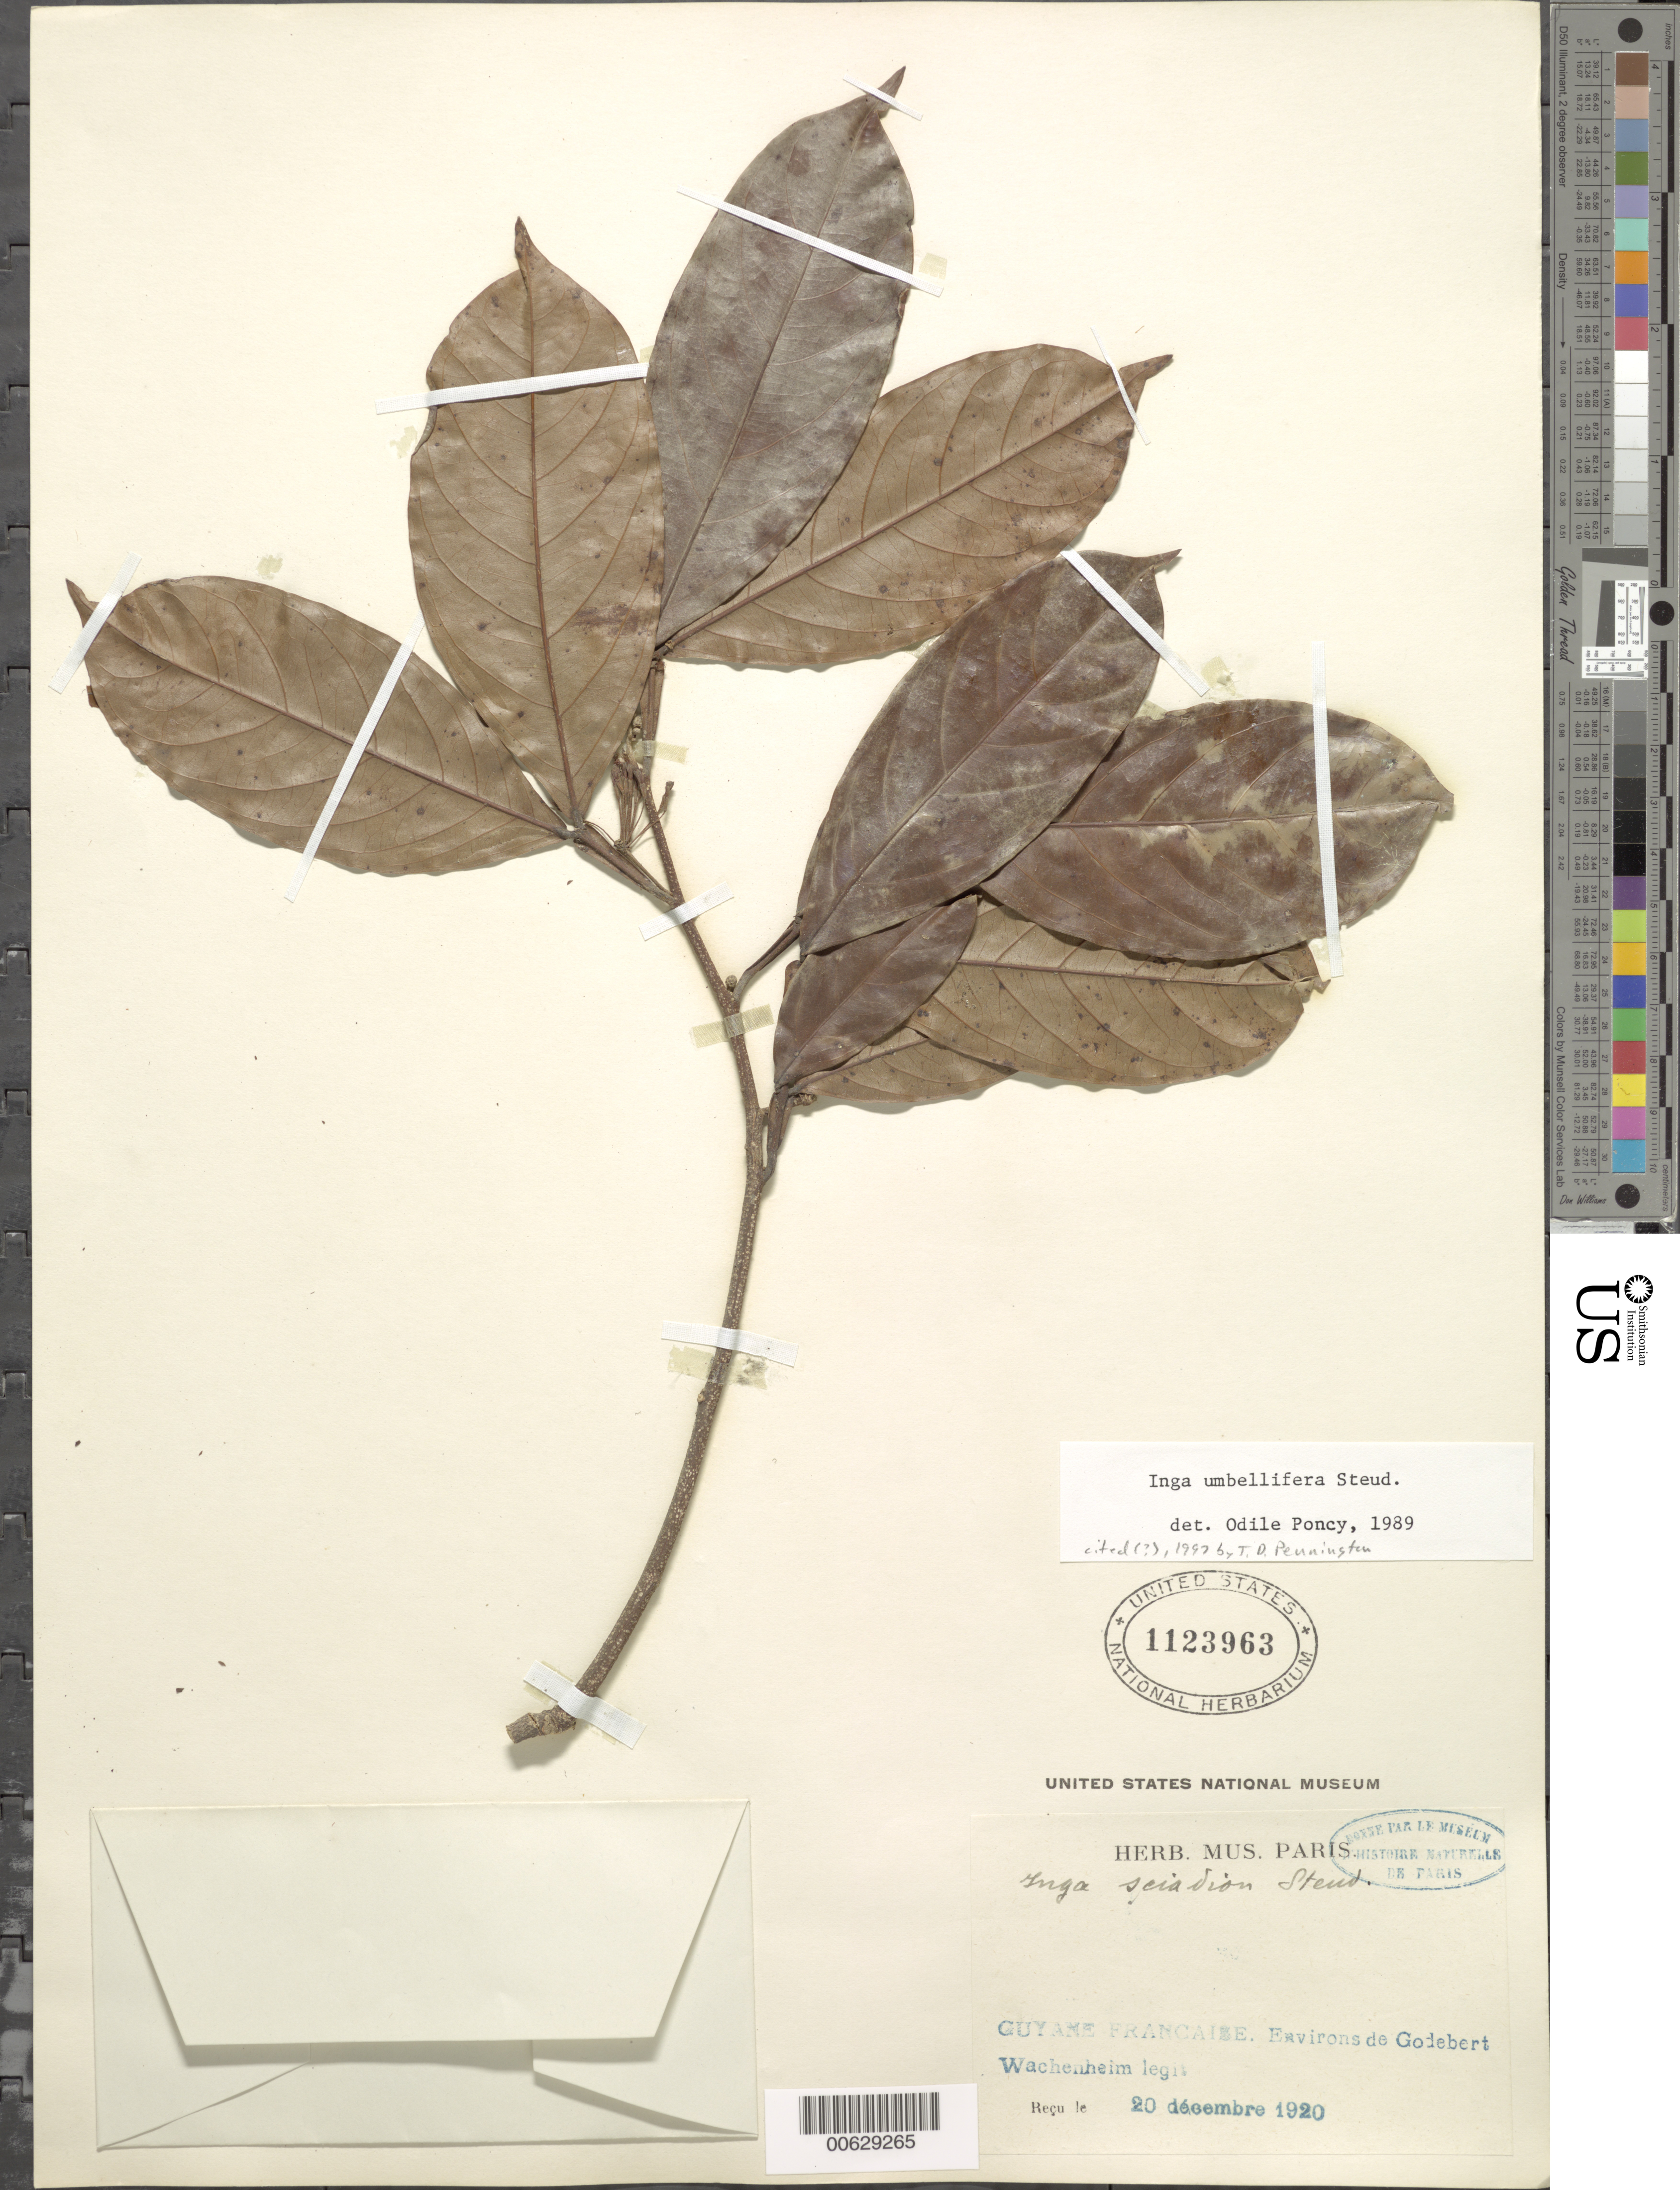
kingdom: Plantae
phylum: Tracheophyta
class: Magnoliopsida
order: Fabales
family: Fabaceae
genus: Inga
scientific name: Inga umbellifera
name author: (Vahl) Steud. ex DC.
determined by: Poncy, O.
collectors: G. Wachenheim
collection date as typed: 20-Dec-20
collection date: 1920-12-20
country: French Guiana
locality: Godebert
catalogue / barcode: US 1123963